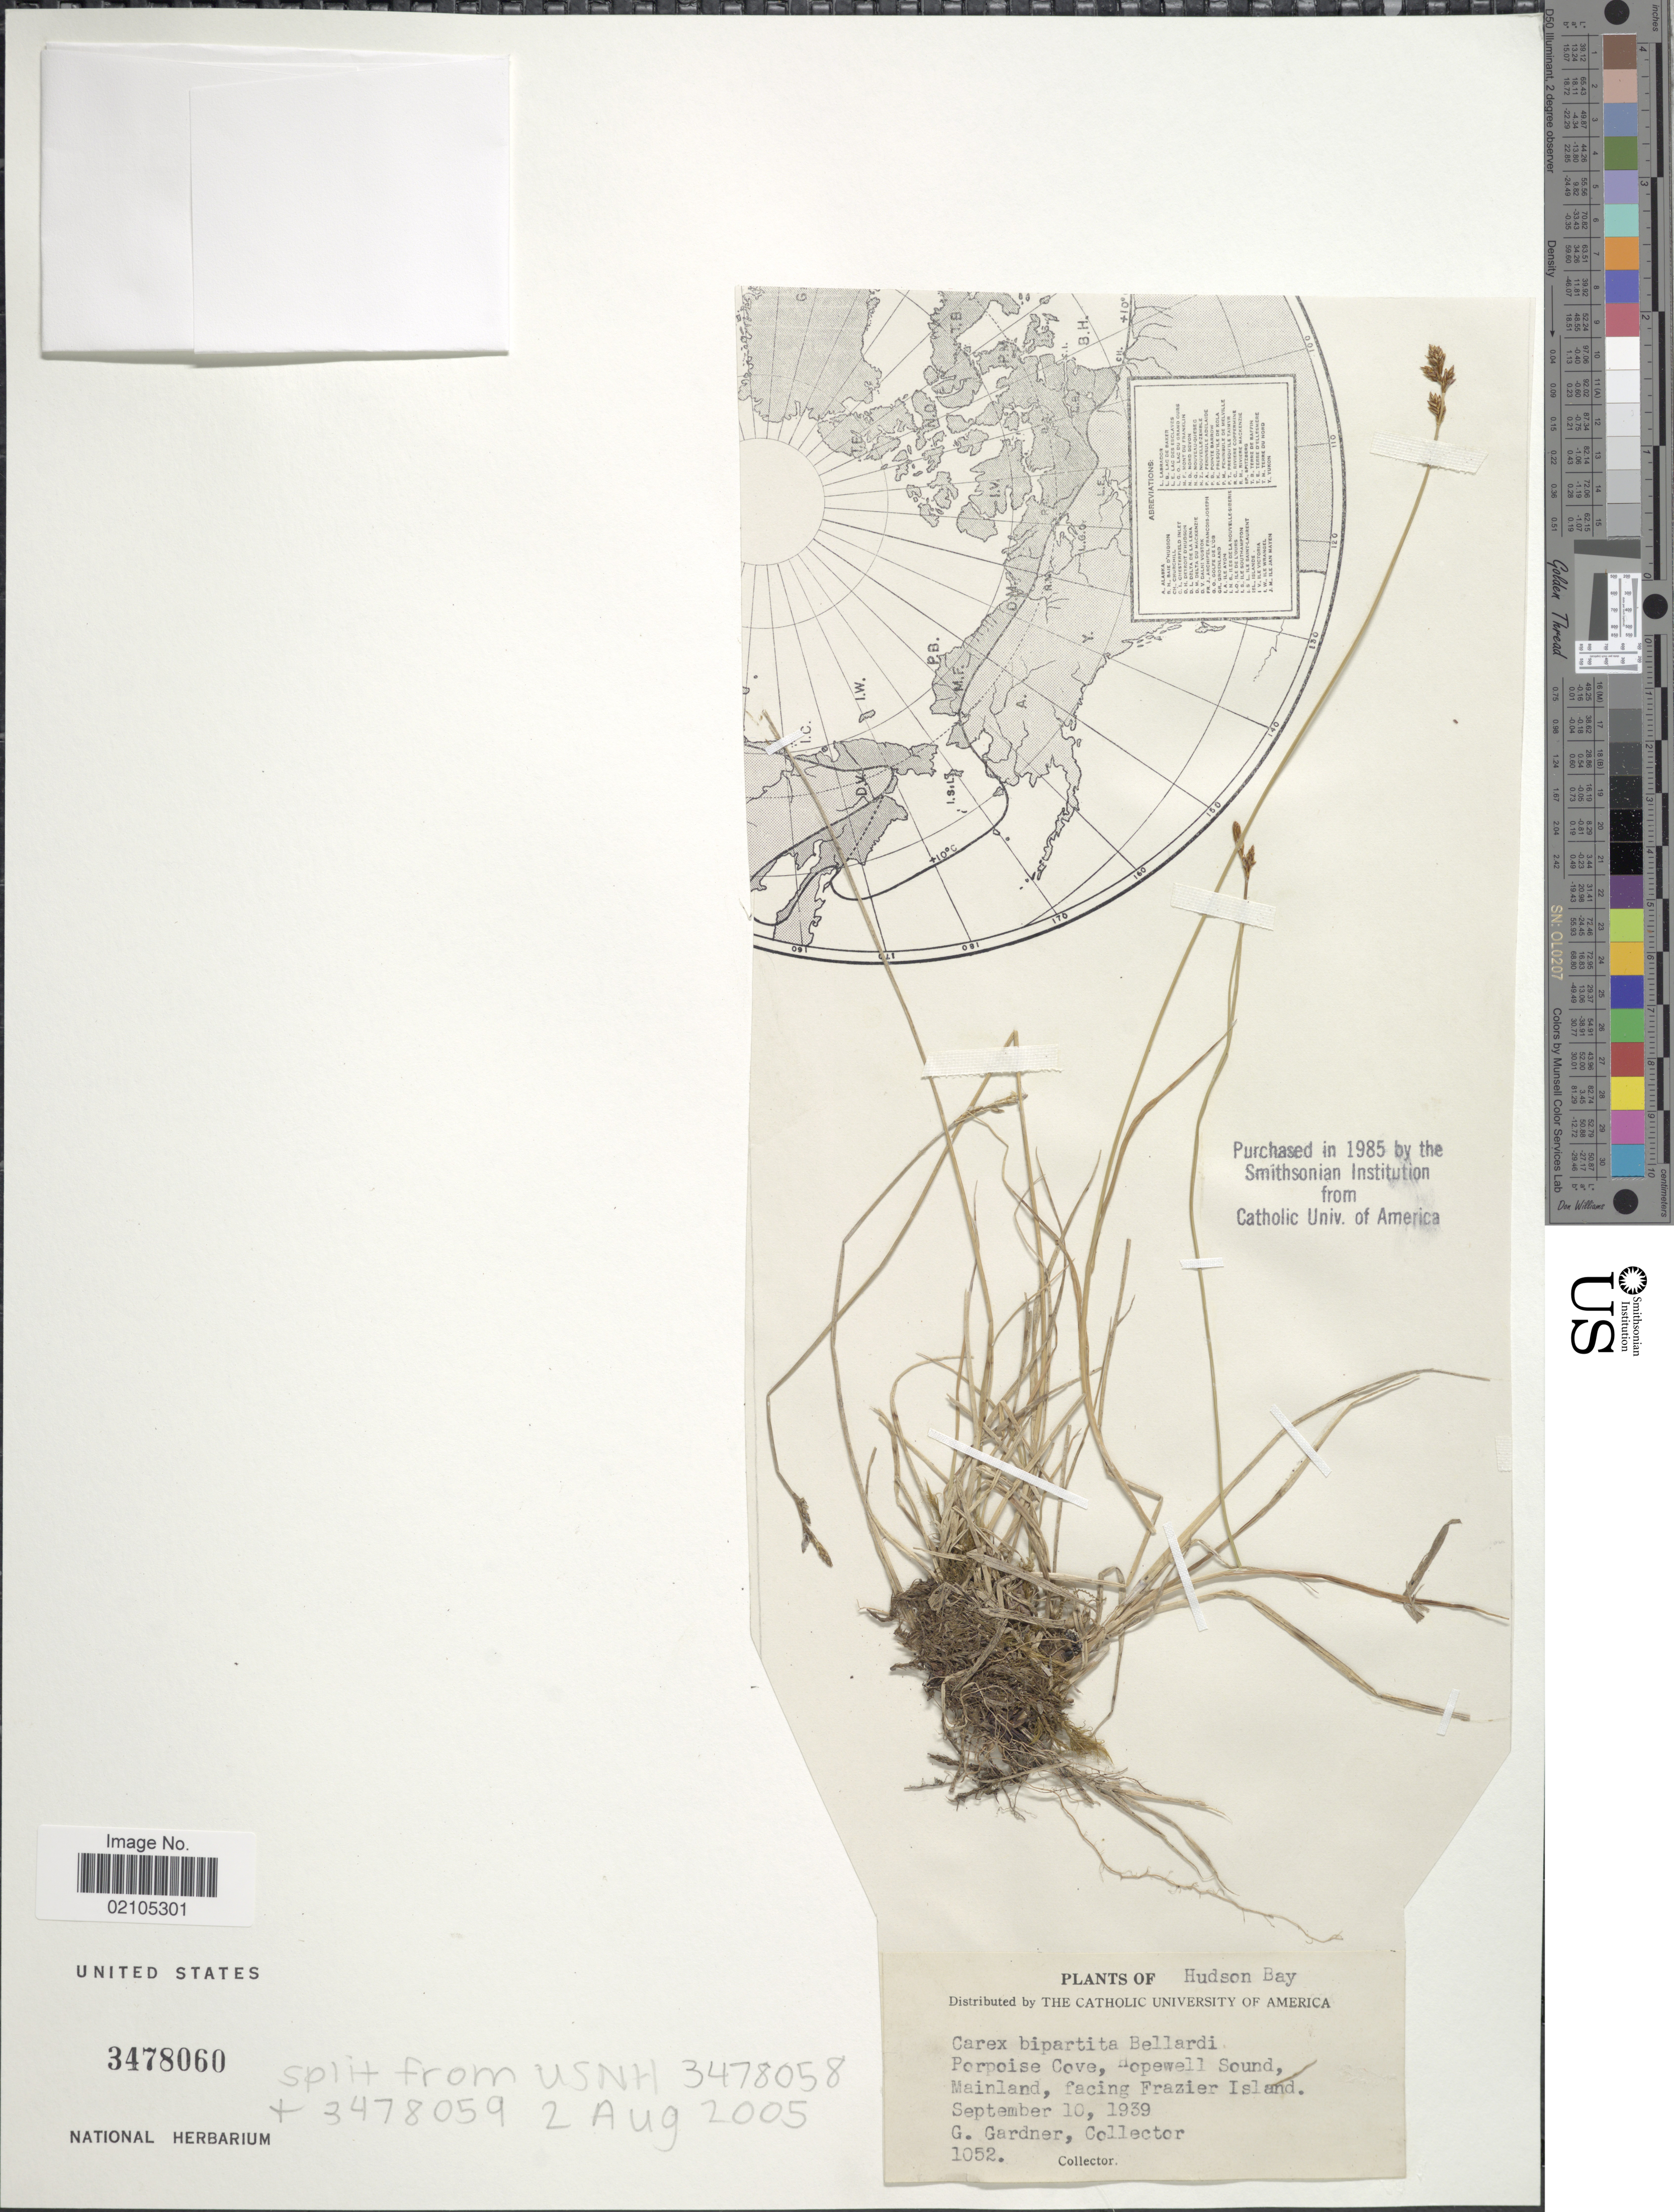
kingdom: Plantae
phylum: Tracheophyta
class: Liliopsida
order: Poales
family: Cyperaceae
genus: Carex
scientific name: Carex lachenalii subsp. lachenalii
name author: Schkuhr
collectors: G. Gardner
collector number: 1052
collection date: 1939-09-10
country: Canada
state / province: Quebec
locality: Hudson Bay. Porpoise Cove, Hopewell Sound. Mainland, facing Frazier Island.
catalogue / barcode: US 3478060